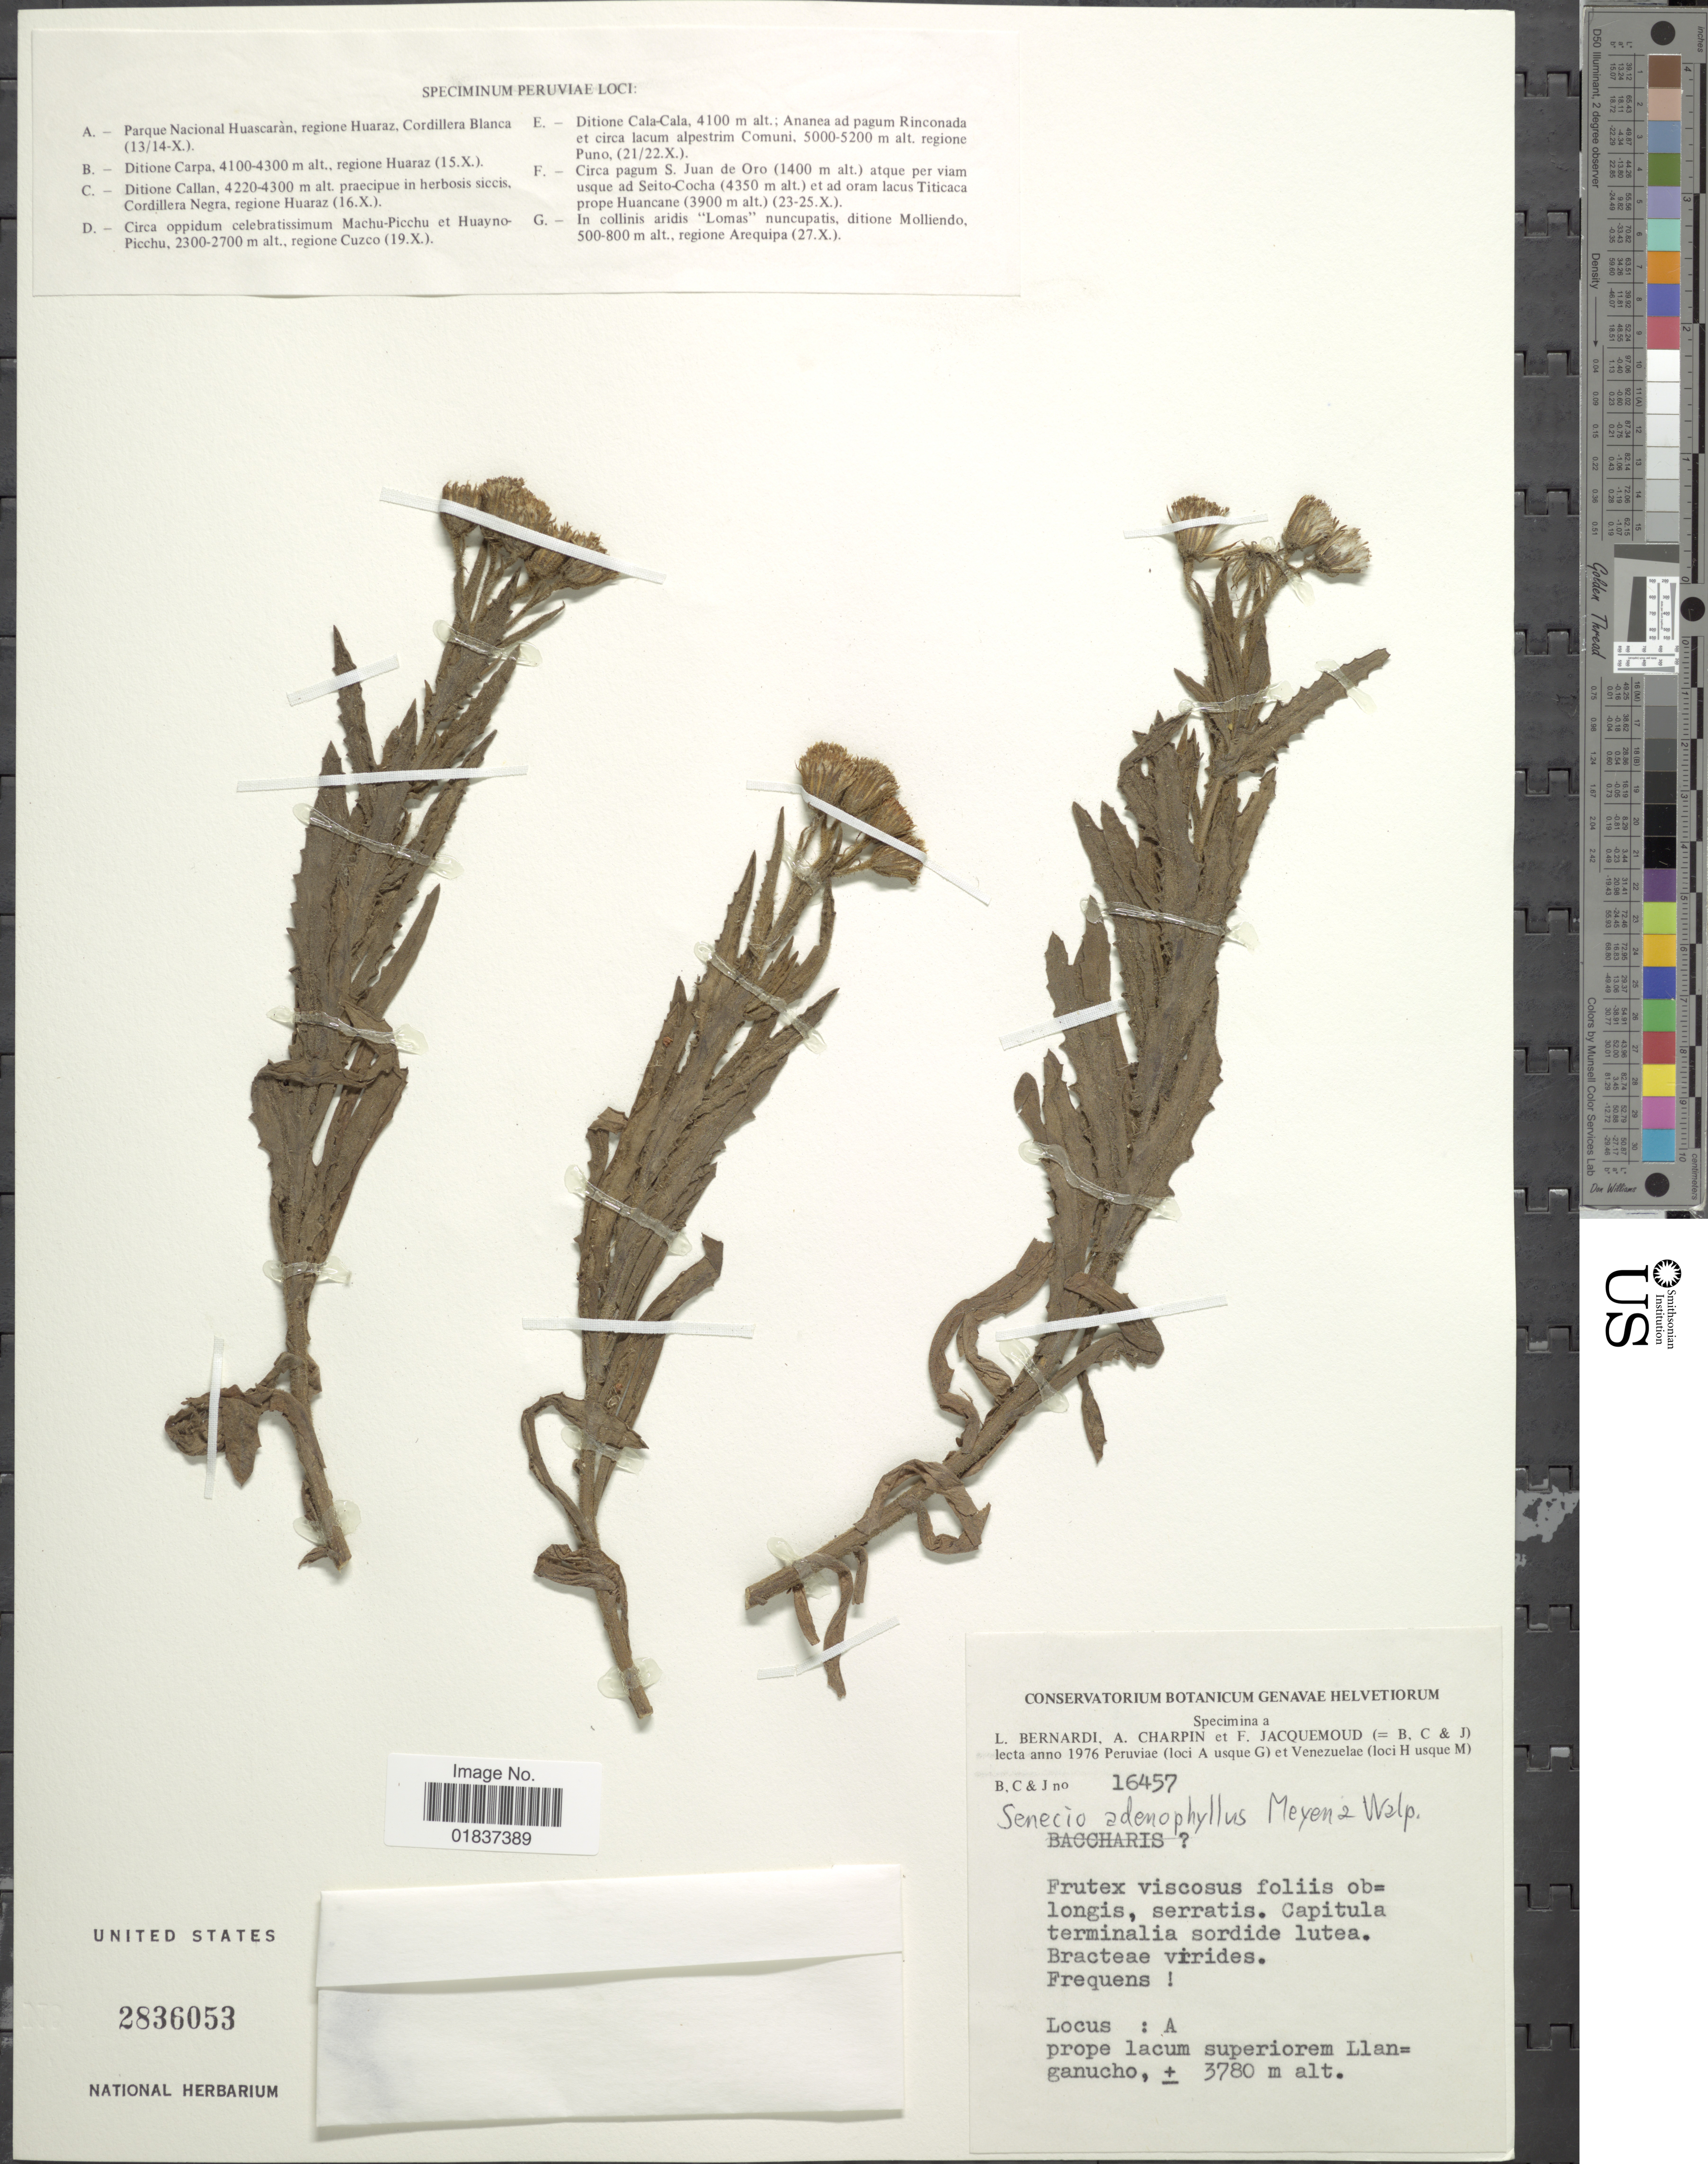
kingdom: Plantae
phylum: Tracheophyta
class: Magnoliopsida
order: Asterales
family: Asteraceae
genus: Senecio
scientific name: Senecio adenophyllus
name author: Meyen & Walp.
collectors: L. Bernardi, A. Charpin & F. Jacquemoud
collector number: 16457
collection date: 1976-10-13/1976-10-14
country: Peru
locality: Parque Nacional Huascaran, regione Huaraz, Cordillera Blanca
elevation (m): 3780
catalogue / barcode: US 2836053